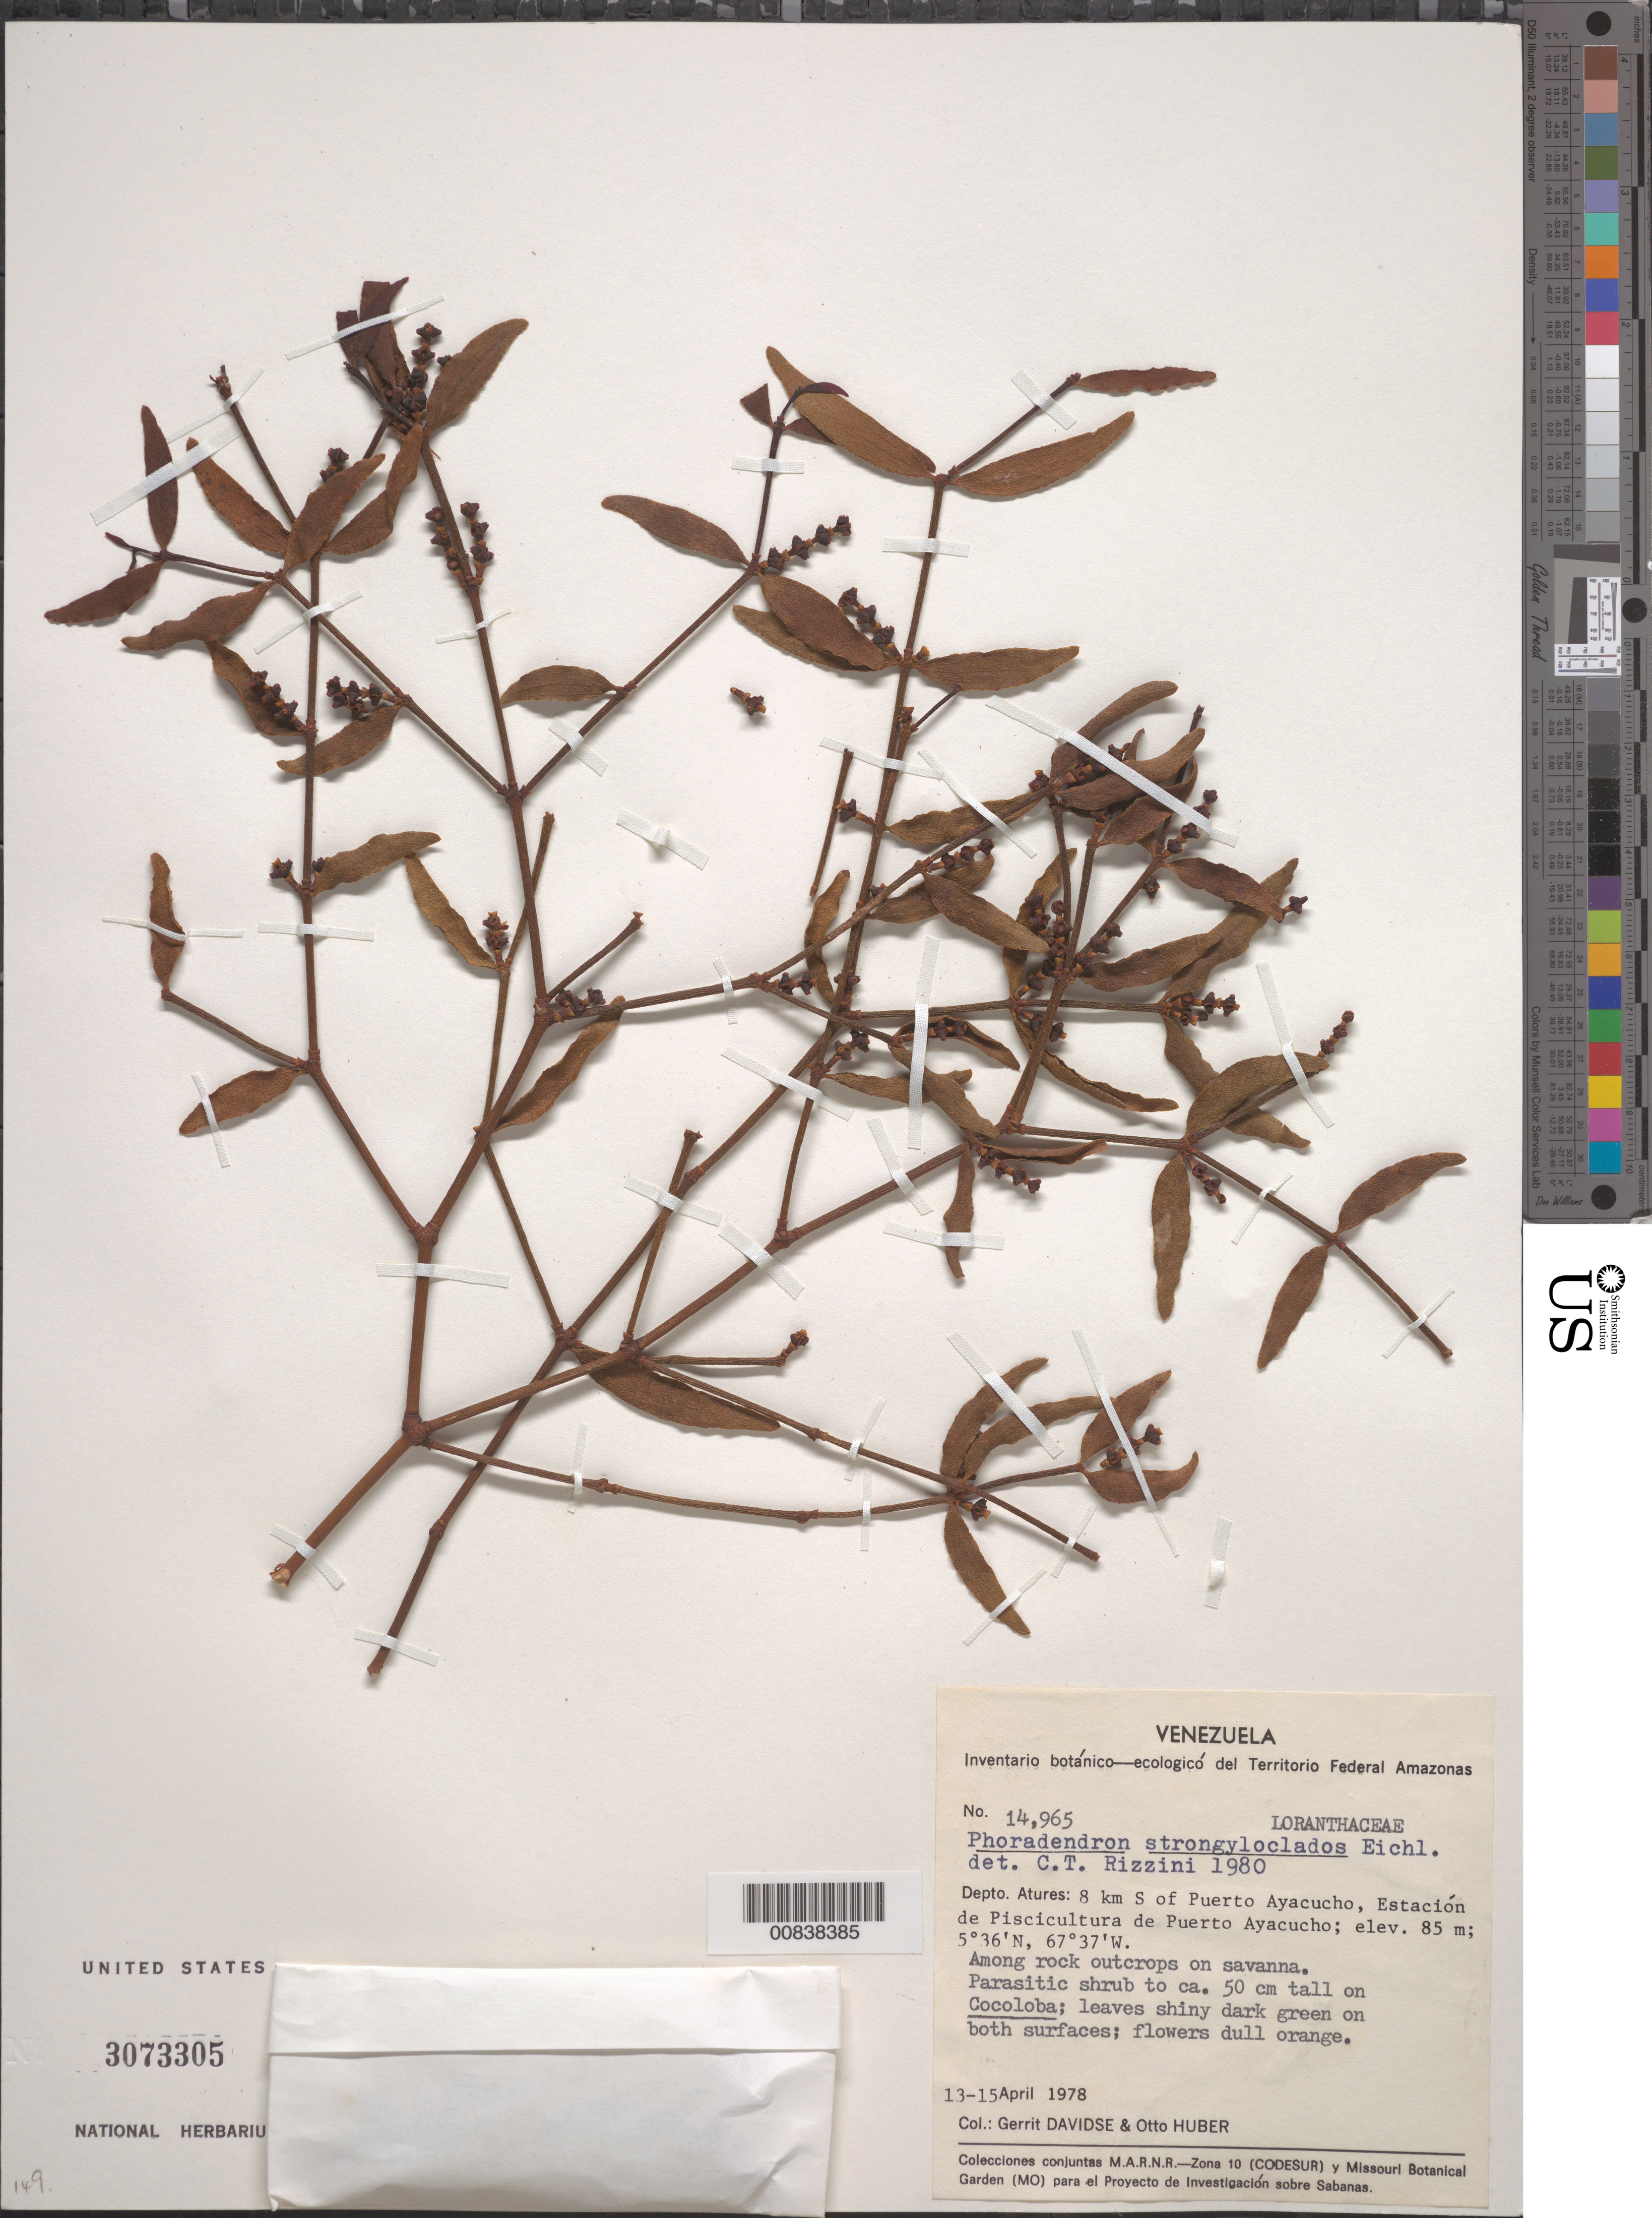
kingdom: Plantae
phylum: Tracheophyta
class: Magnoliopsida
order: Santalales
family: Viscaceae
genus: Phoradendron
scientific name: Phoradendron strongyloclados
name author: Eichler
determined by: Rizzini, Carlos T.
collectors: G. Davidse & O. Huber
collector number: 14965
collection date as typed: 13-Apr-78 to 15-Apr-78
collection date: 1978-04-13/1978-04-15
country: Venezuela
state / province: Amazonas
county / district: Atures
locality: Puerto Ayacucho, 8 km S of, Estación de Piscicultura de Puerto Ayacucho, Río Orinoco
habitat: Among rock outcrops on savanna; on Cocoloba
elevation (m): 85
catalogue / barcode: US 3073305